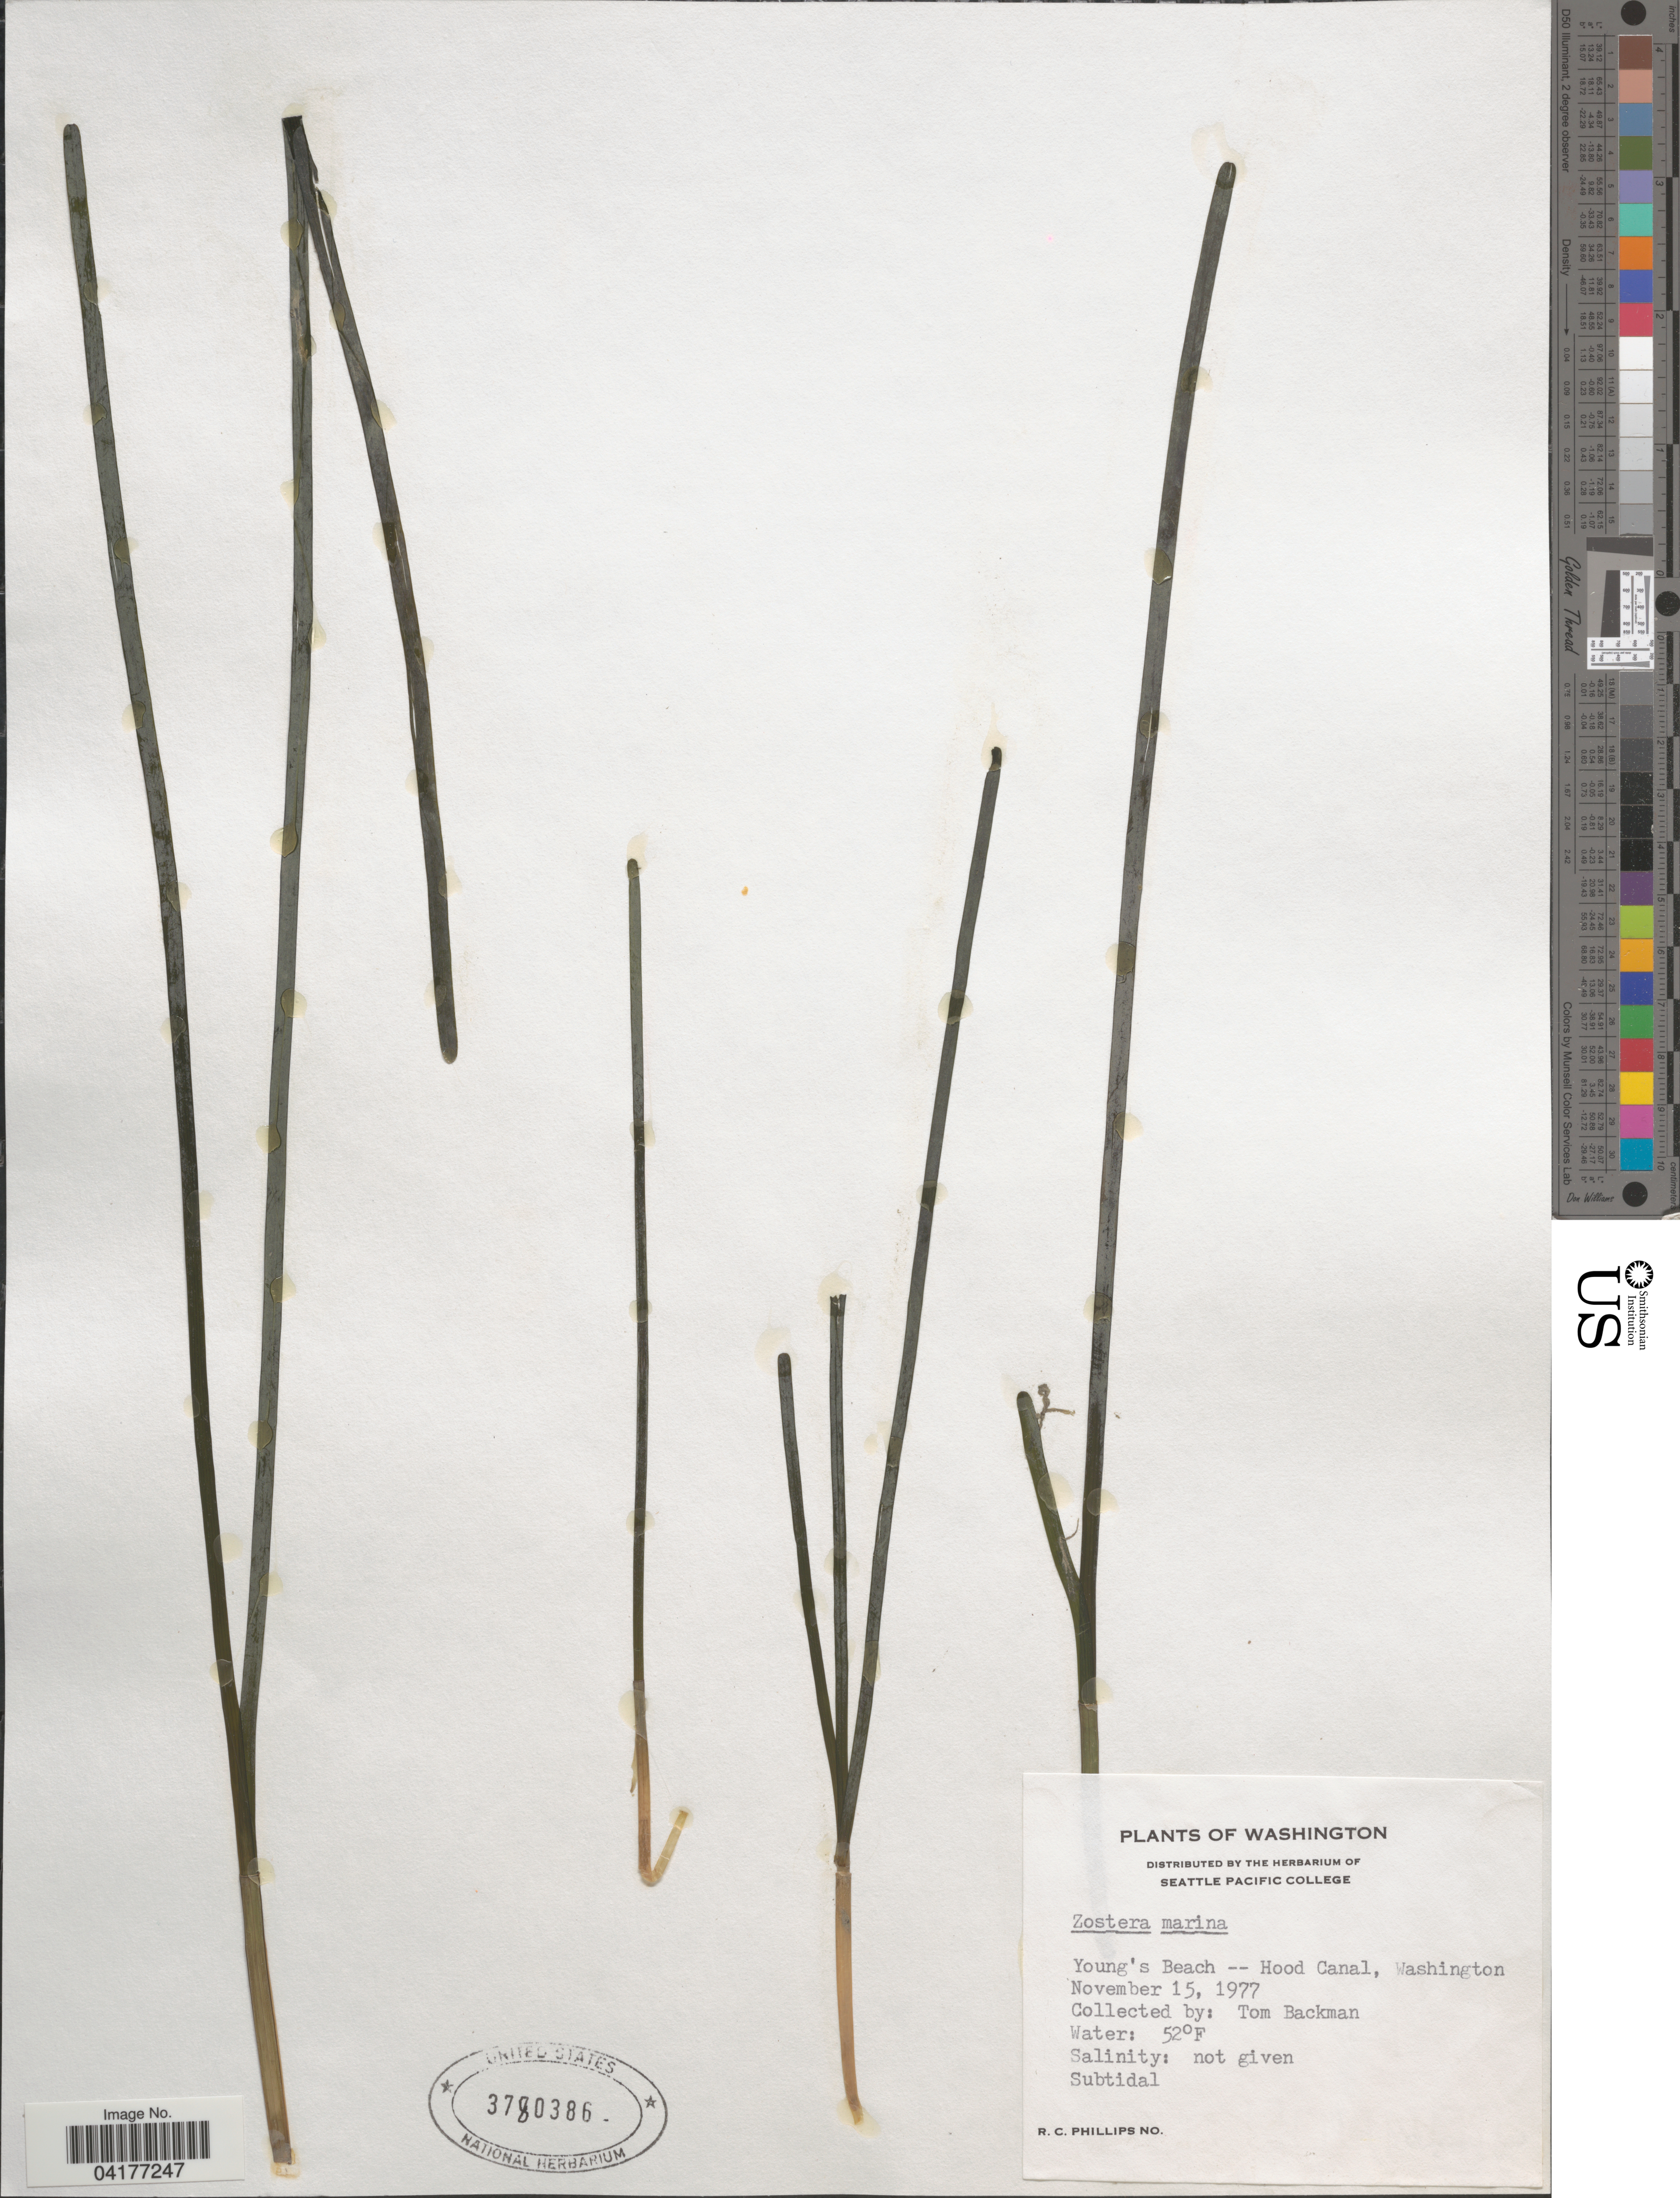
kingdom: Plantae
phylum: Tracheophyta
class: Liliopsida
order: Alismatales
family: Zosteraceae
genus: Zostera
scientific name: Zostera marina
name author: L.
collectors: T. Bachman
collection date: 1977-11-15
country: United States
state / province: Washington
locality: Young's Beach -- Hood Canal. Subtidal.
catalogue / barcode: US 3780386